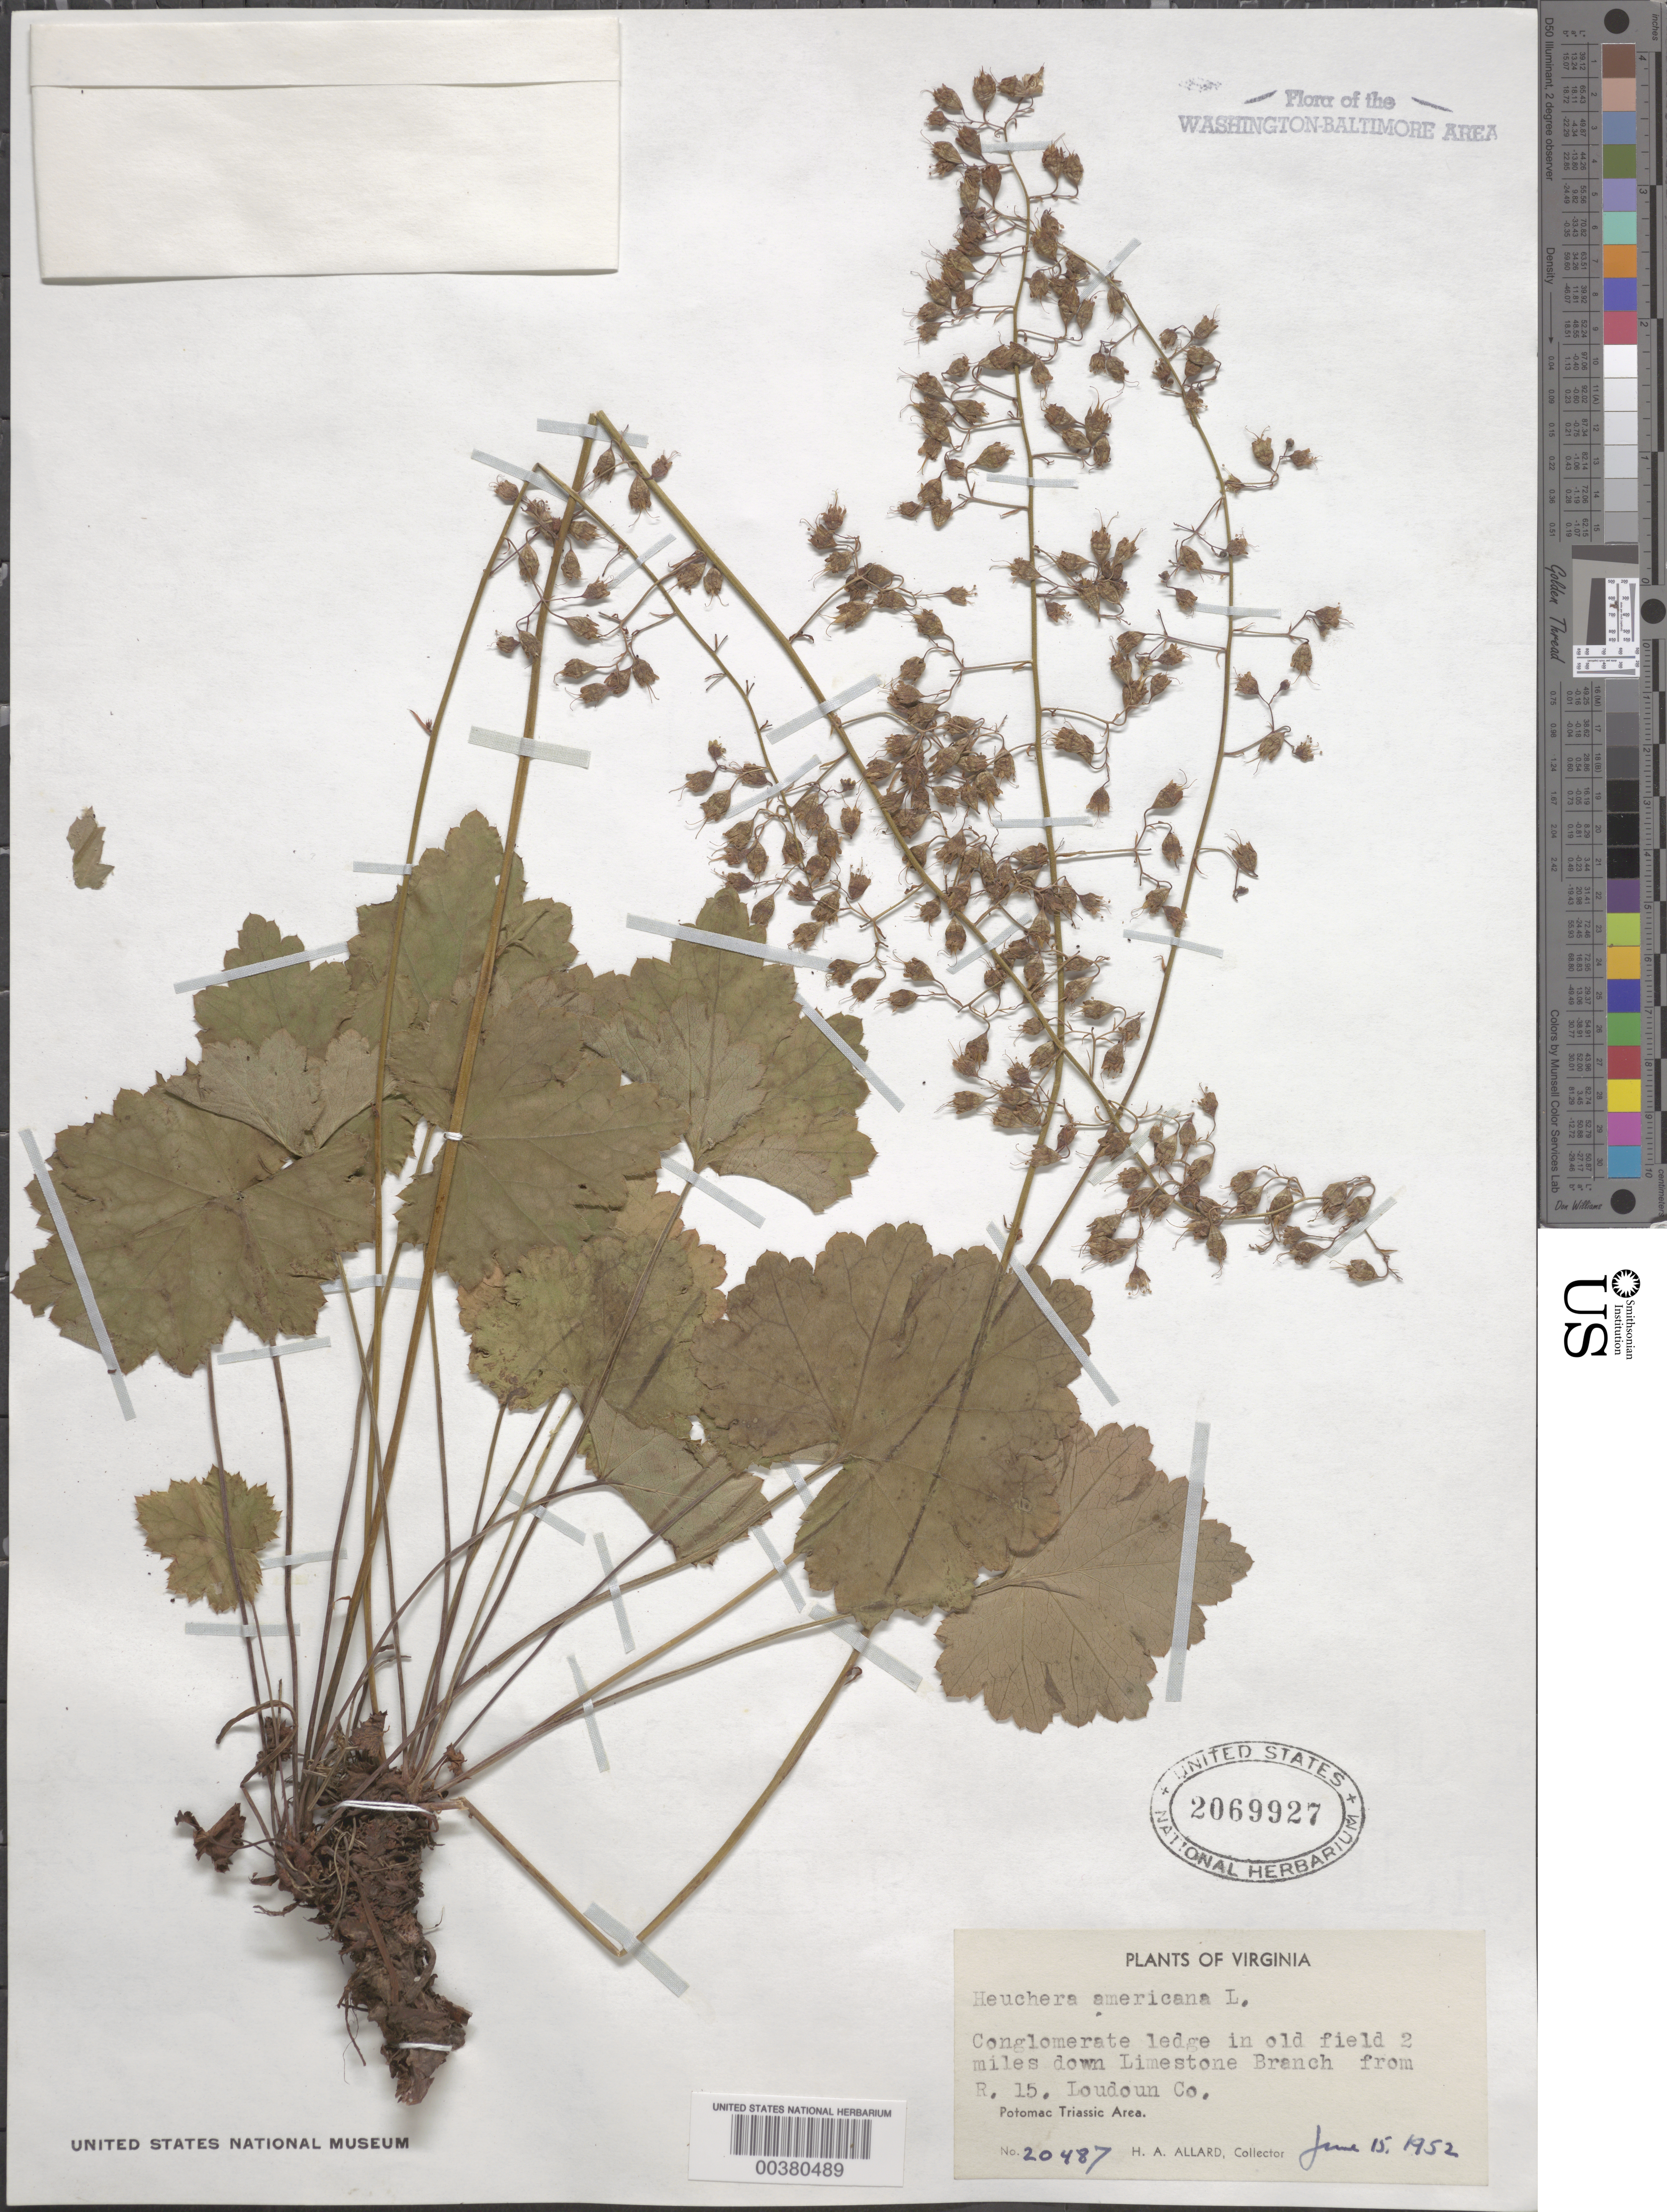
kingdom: Plantae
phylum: Tracheophyta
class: Magnoliopsida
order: Saxifragales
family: Saxifragaceae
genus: Heuchera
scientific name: Heuchera americana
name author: L.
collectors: H. A. Allard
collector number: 20487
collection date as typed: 15 Jun 1952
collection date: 1952-06-15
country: United States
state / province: Virginia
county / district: Loudoun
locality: Downstream from Route 15, on Limestone Branch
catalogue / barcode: US 2069927